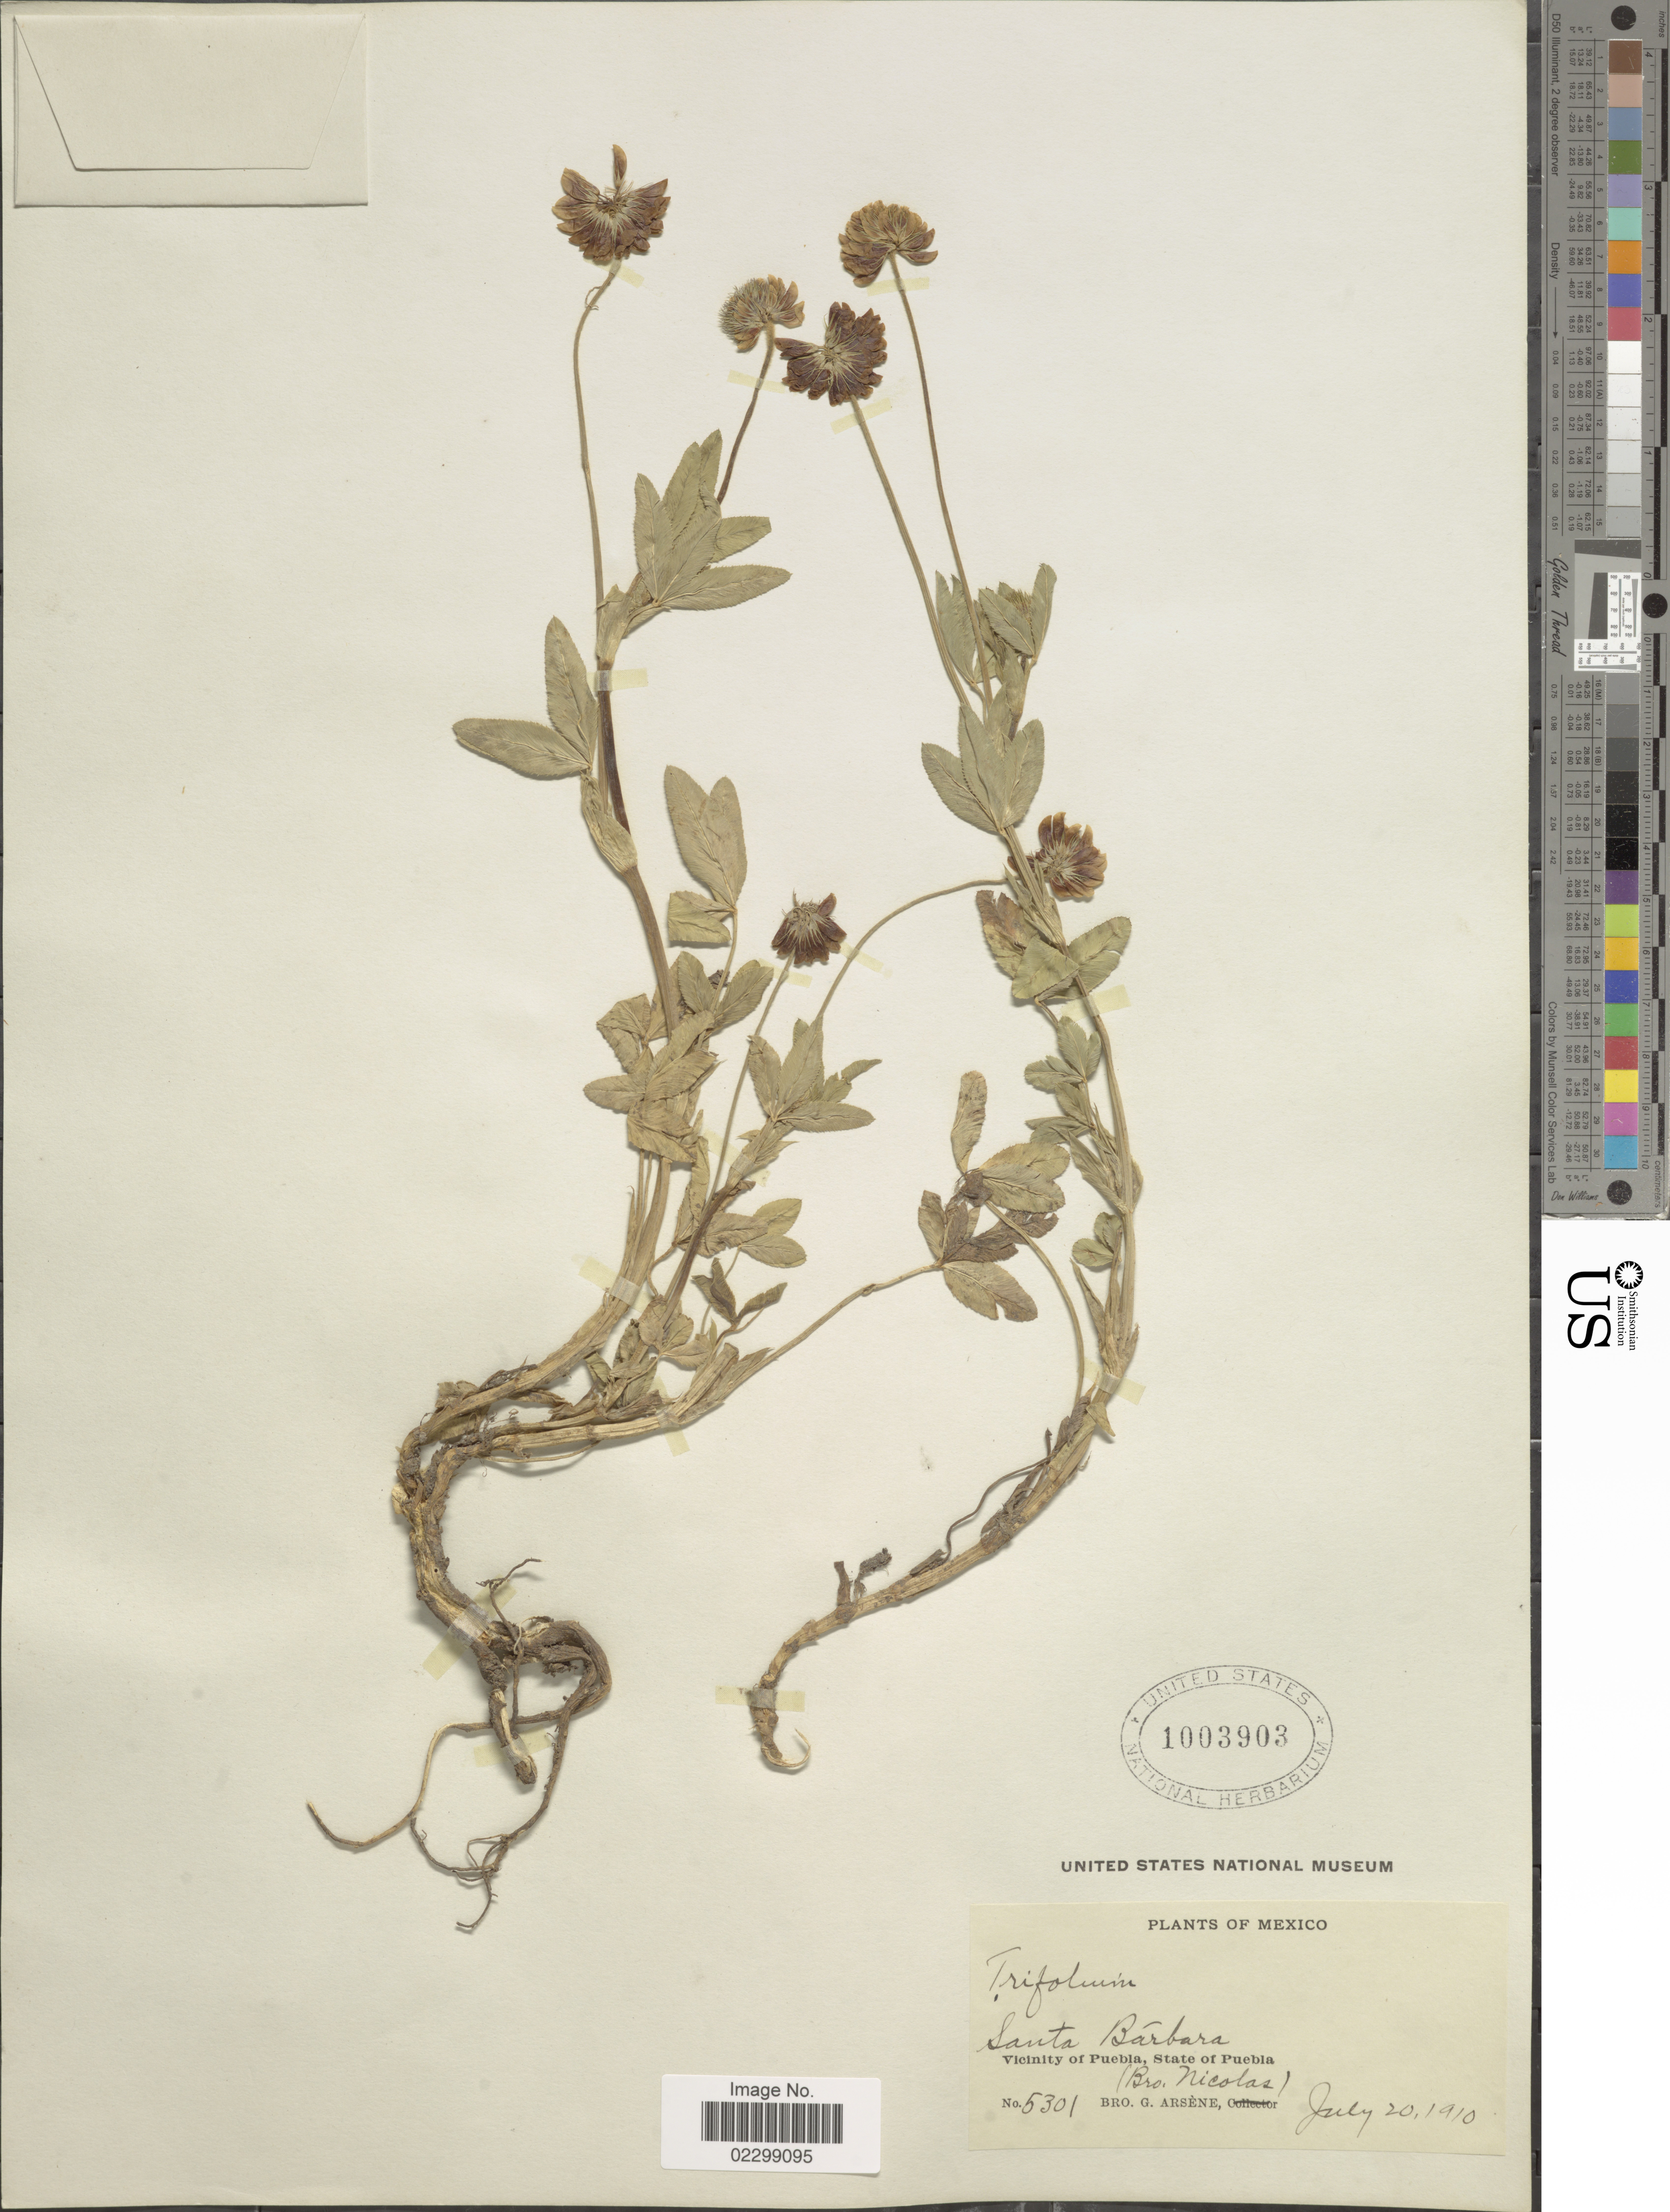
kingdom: Plantae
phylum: Tracheophyta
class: Magnoliopsida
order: Fabales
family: Fabaceae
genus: Trifolium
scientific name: Trifolium sp.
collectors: Bro. Nicolas & Bro. G. Arsène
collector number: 5301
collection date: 1910-07-20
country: Mexico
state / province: Puebla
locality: Santa Bárbara, vicinity of Puebla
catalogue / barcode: US 1003903